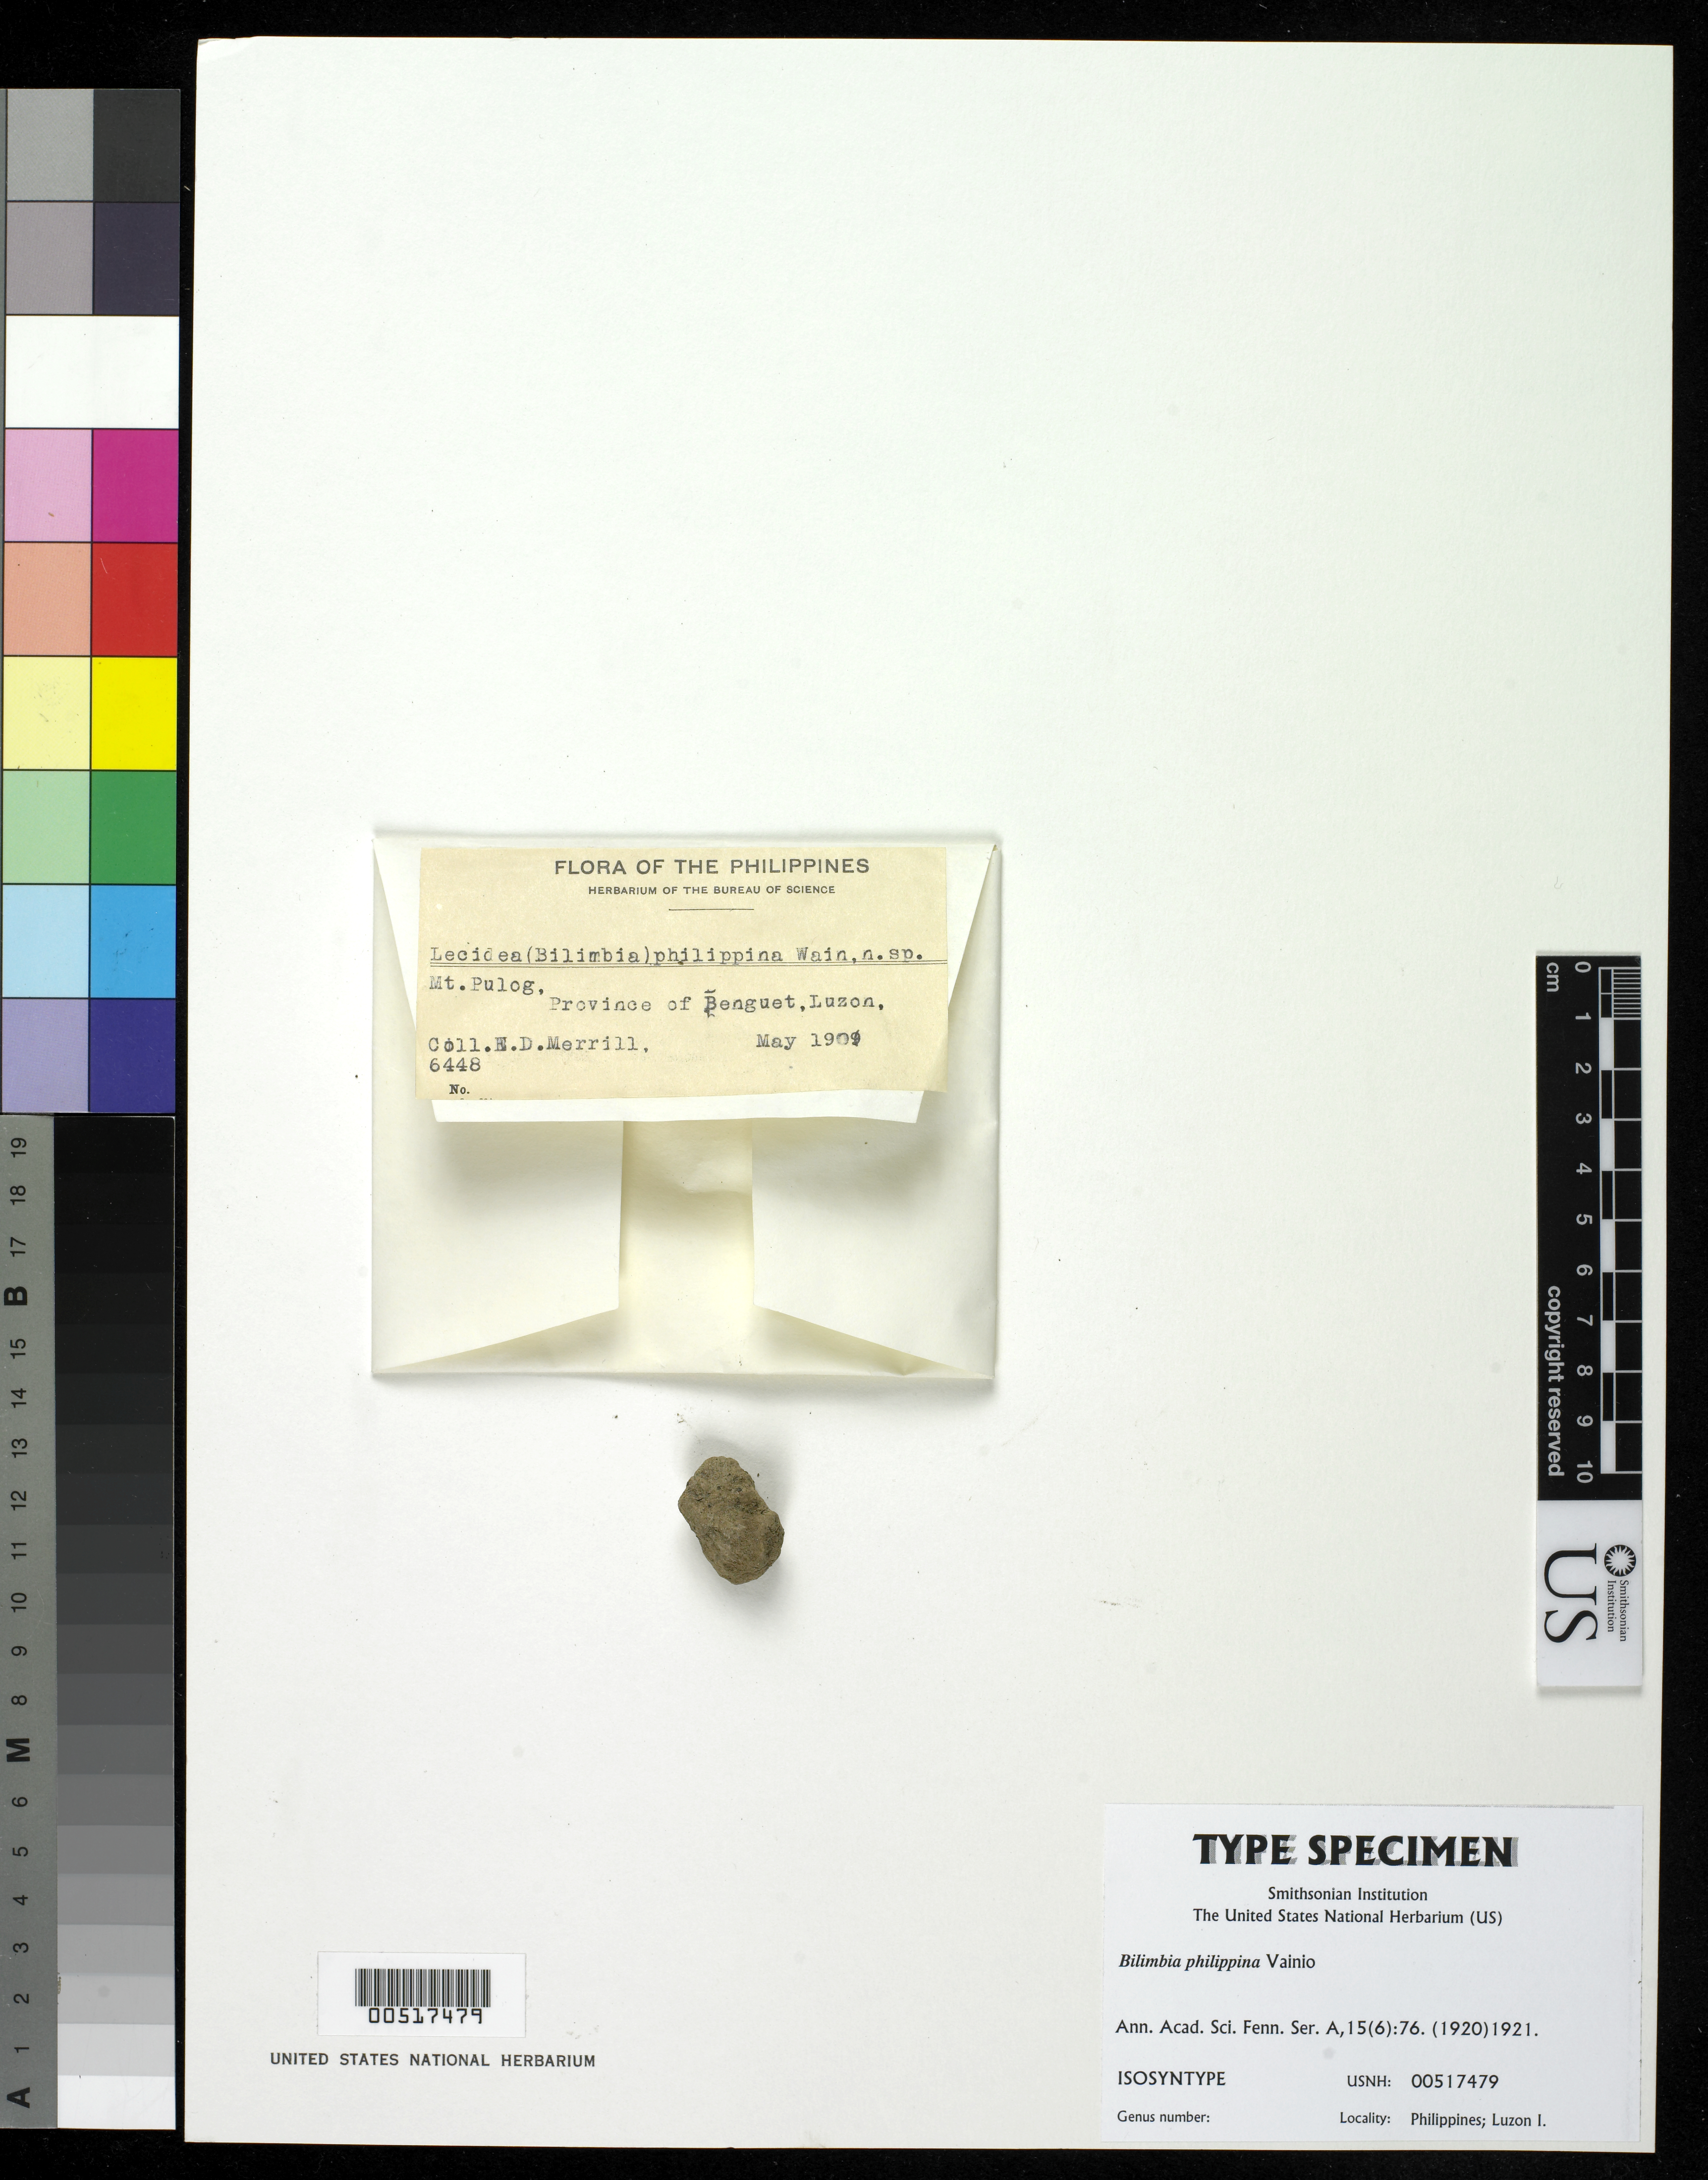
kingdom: Fungi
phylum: Ascomycota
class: Lecanoromycetes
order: Lecanorales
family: Ramalinaceae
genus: Bilimbia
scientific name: Bilimbia philippina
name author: Vain.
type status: Isosyntype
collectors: E. D. Merrill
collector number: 6448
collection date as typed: May 1909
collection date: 1909-05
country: Philippines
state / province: Cordillera (Administrative Region)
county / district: Benguet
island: Luzon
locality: Mt. Pulog.